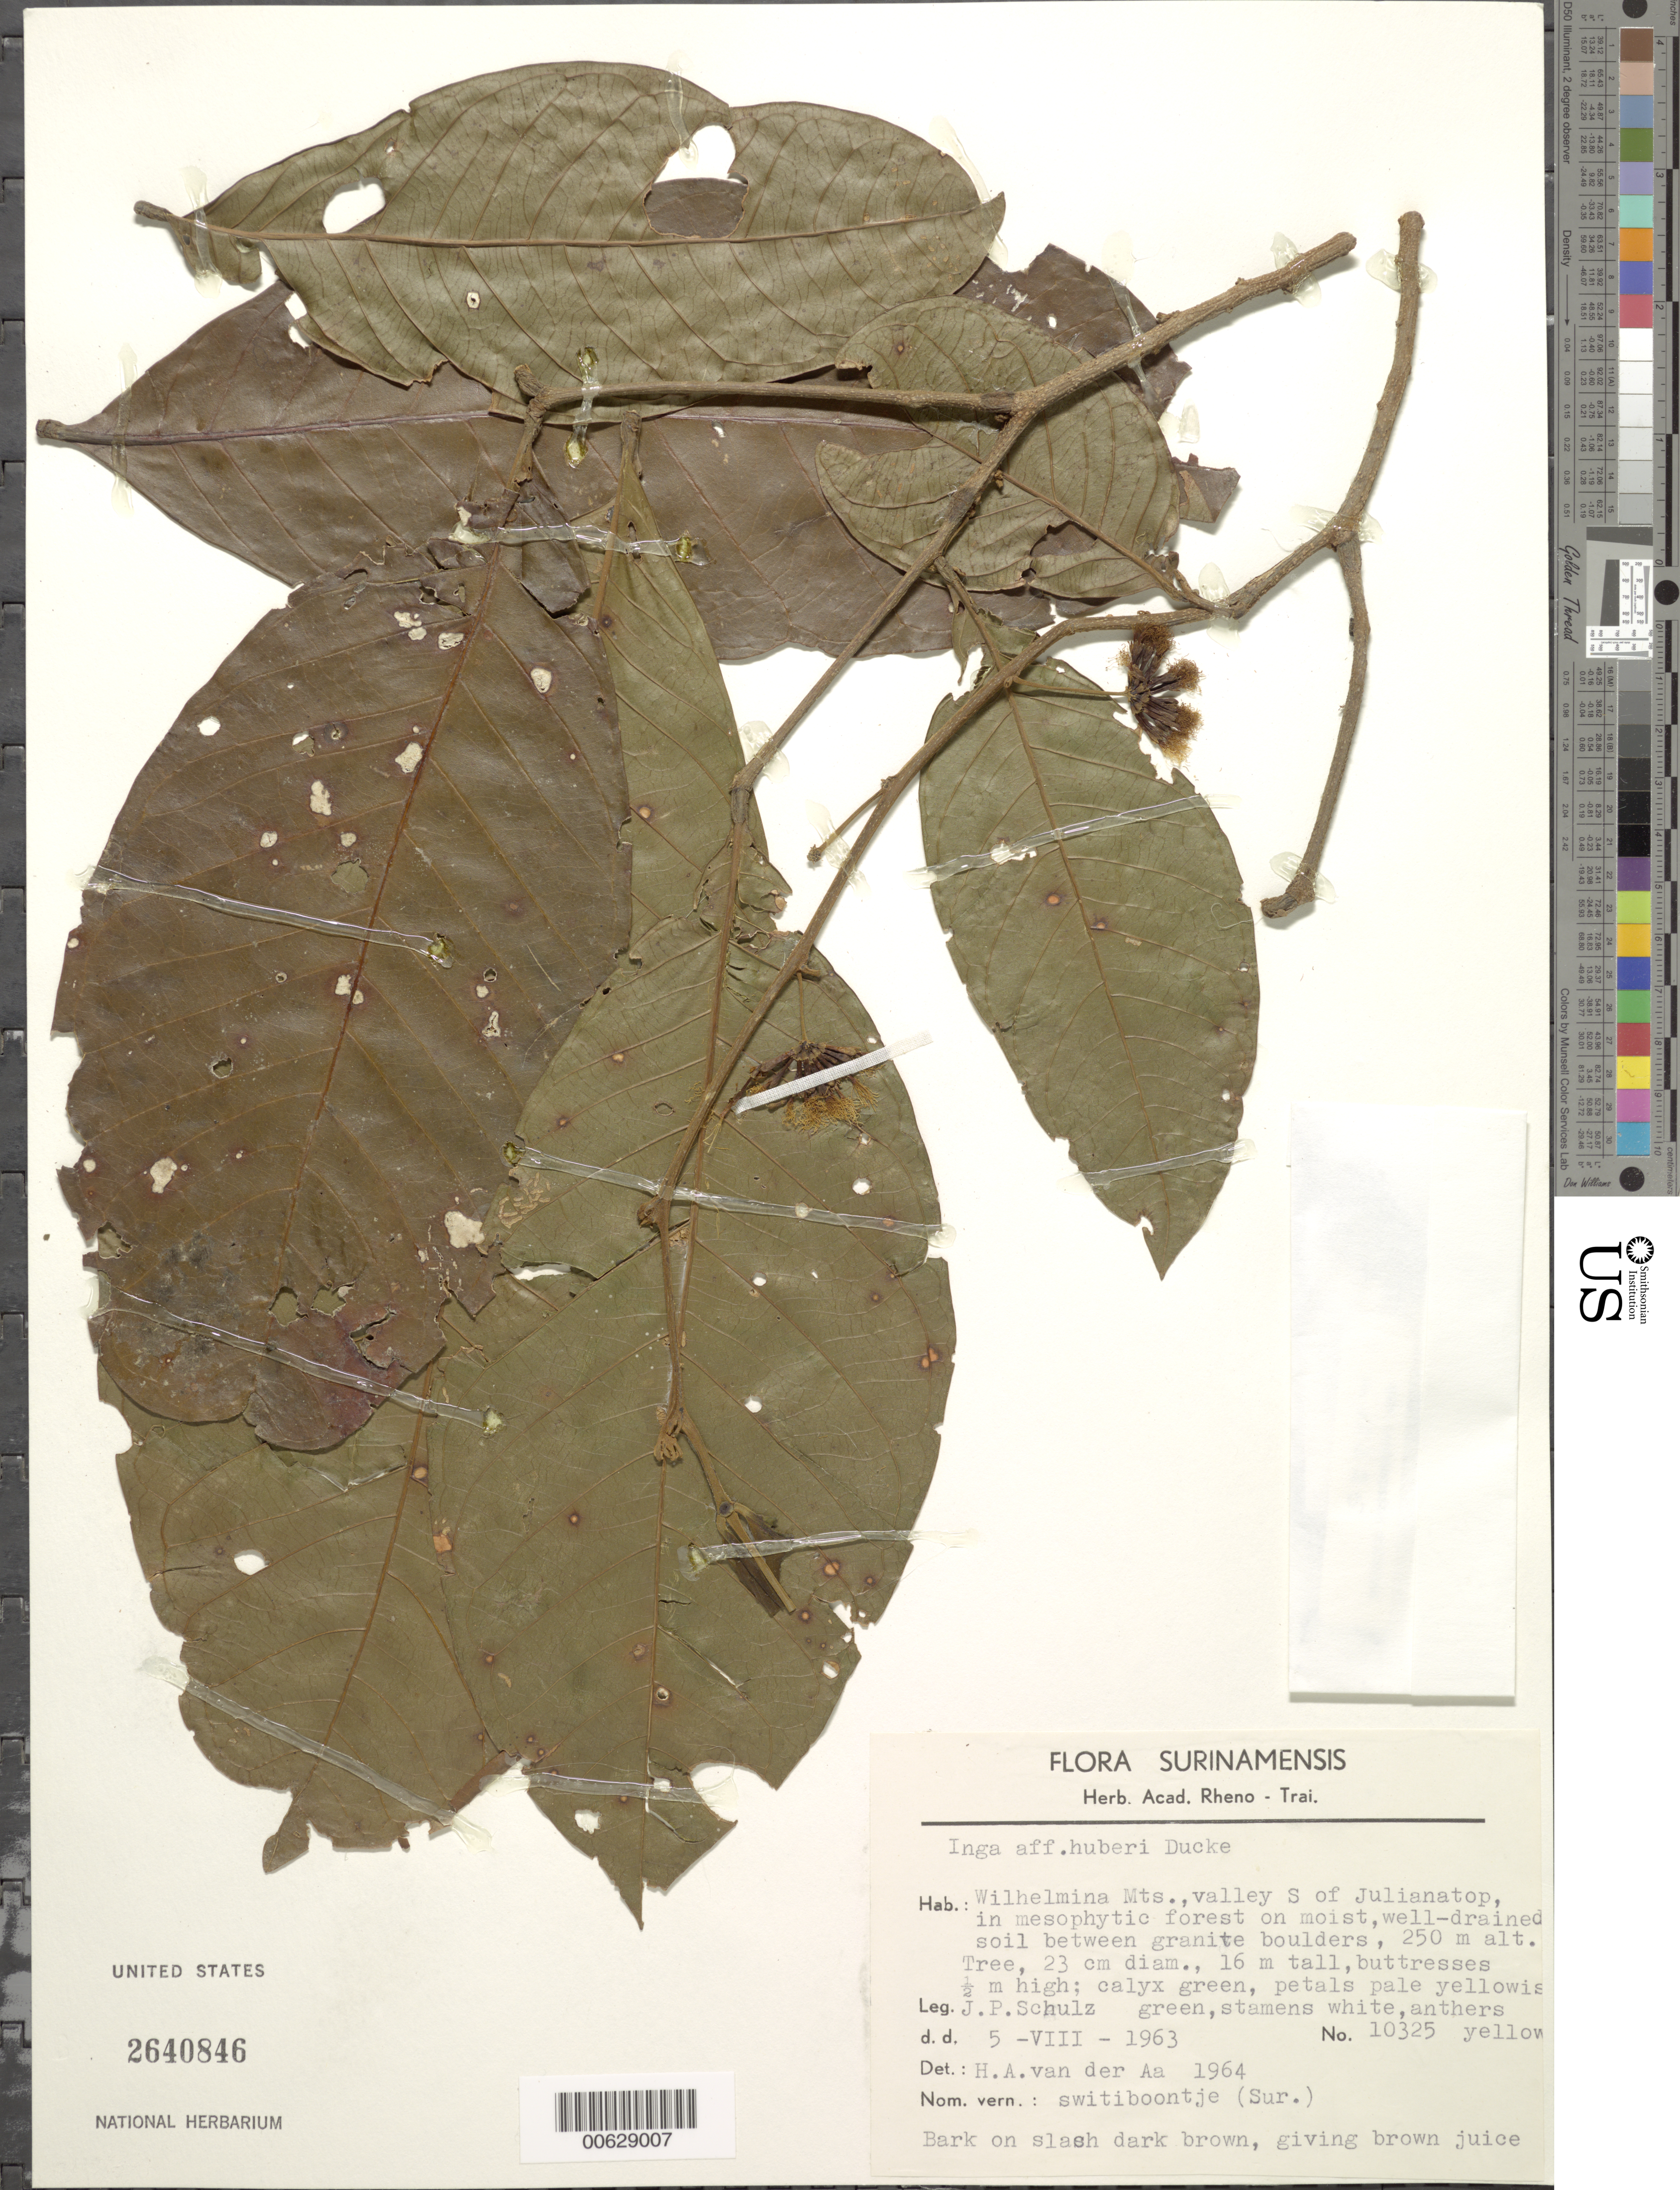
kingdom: Plantae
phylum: Tracheophyta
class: Magnoliopsida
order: Fabales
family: Fabaceae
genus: Inga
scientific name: Inga huberi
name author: Ducke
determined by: van der Aa, H. A.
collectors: J. P. Schulz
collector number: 10325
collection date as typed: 5-Jul-63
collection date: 1963-07-05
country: Suriname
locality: Wilhelminagebergte (Wilhelmina Mts.), valley S of Juliana Top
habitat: Mesophytic fores on moist, well-drained soil between granite boulders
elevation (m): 250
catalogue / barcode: US 2640846